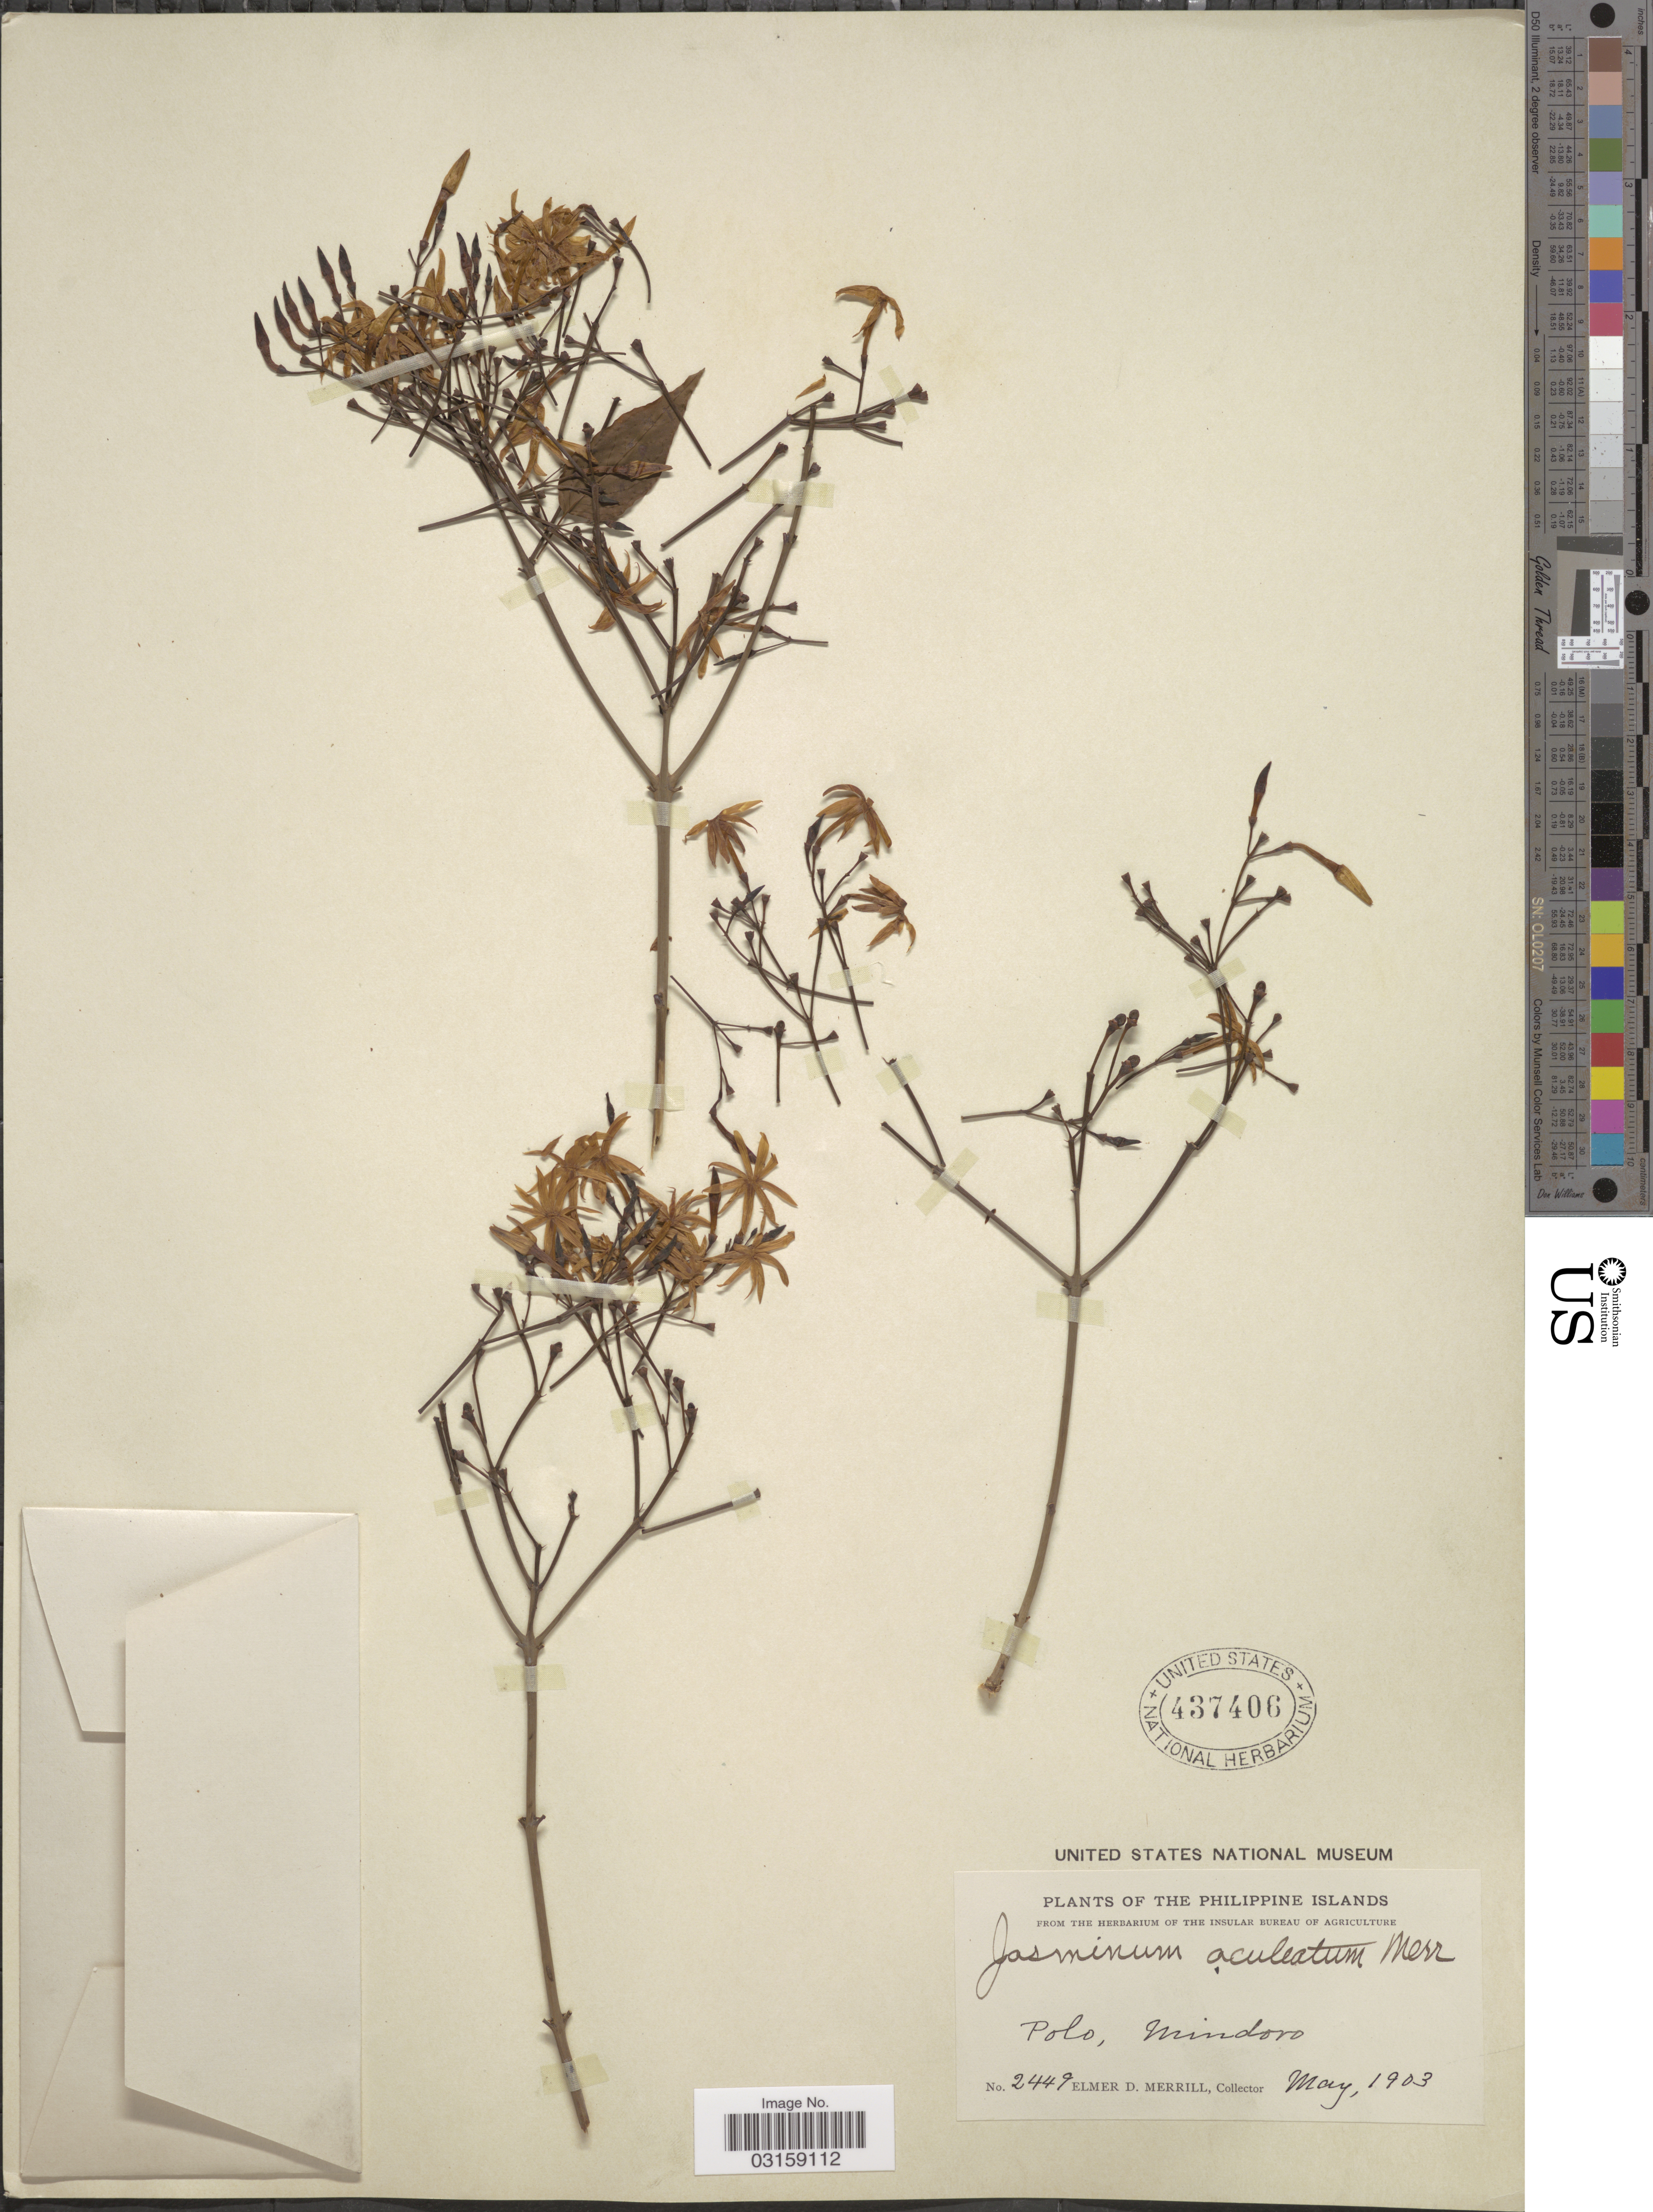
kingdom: Plantae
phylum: Tracheophyta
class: Magnoliopsida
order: Lamiales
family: Oleaceae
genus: Jasminum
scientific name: Jasminum aculeatum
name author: (Blanco) Walp. ex Hassk.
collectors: E. D. Merrill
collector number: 2449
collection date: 1903-05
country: Philippines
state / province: Mimaropa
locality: Philippine Islands. Polo, Mindoro.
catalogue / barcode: US 437406